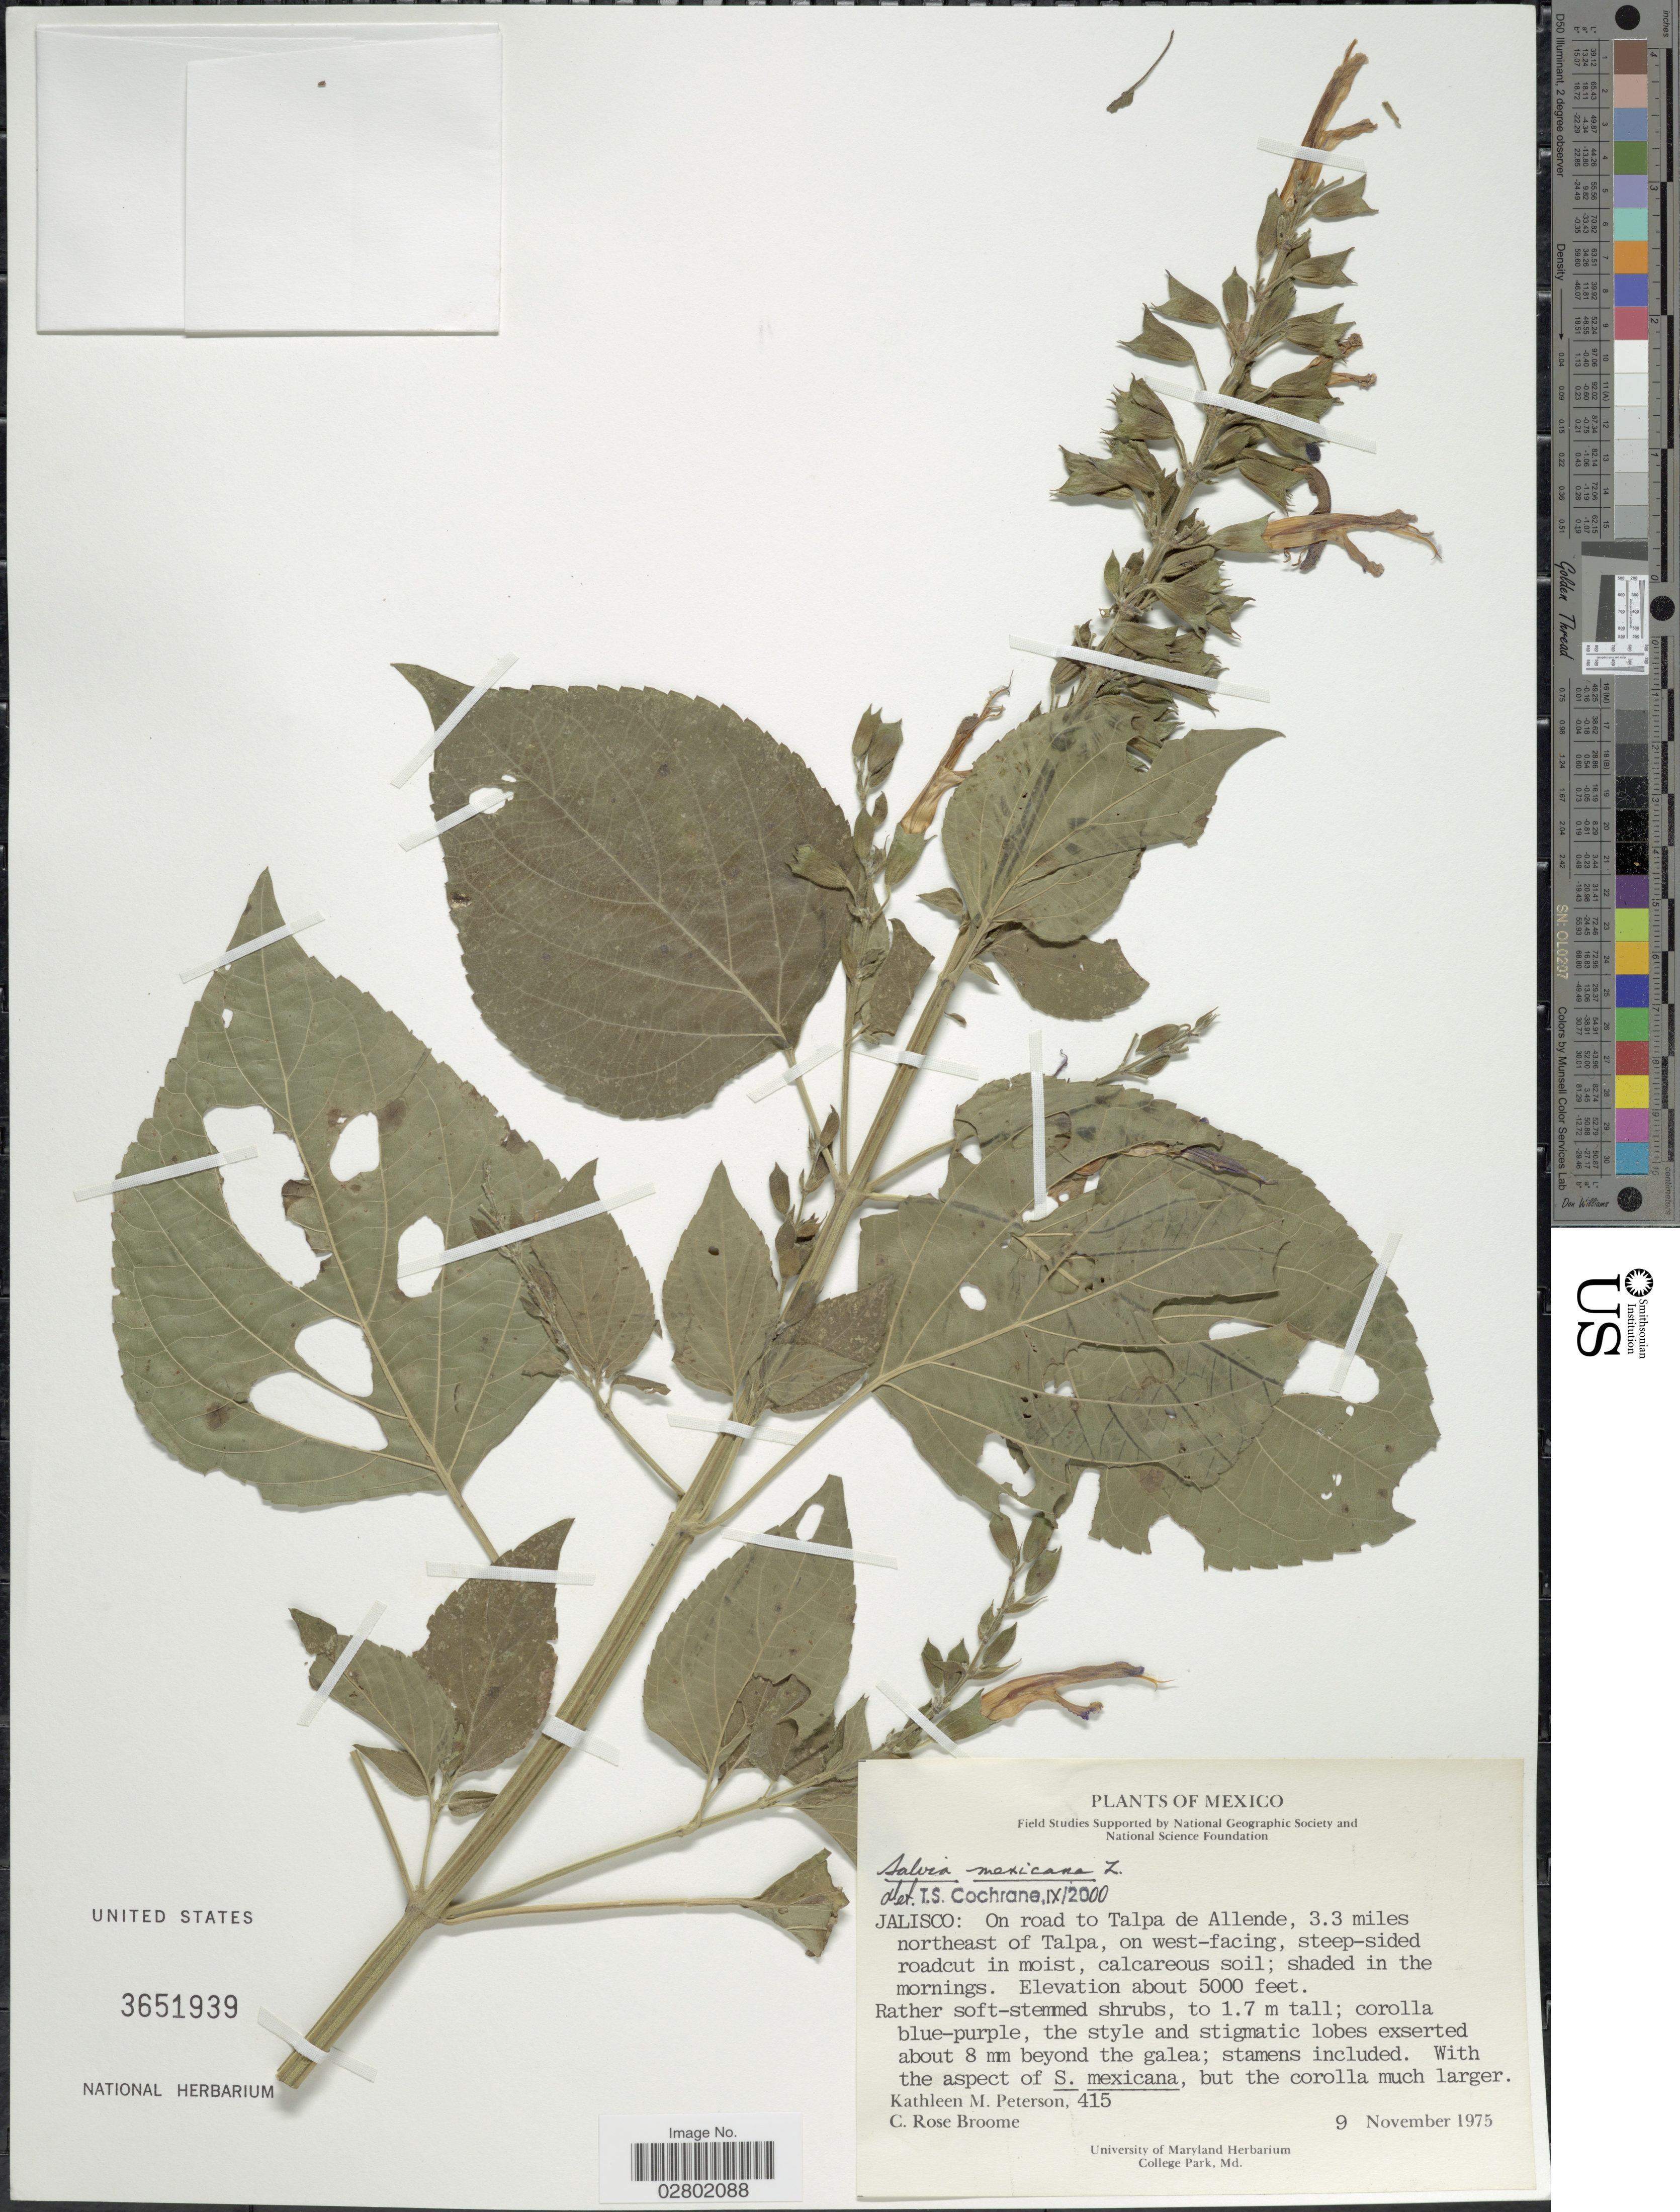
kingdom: Plantae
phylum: Tracheophyta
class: Magnoliopsida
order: Lamiales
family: Lamiaceae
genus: Salvia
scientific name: Salvia mexicana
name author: L.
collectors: K. Peterson & C. R. Broome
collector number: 415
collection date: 1975-11-09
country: Mexico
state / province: Jalisco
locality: On road to Talpa de Allende, 3.3 miles northeast of Talpa, on west-facing, steep-sided roadcut.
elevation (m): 1524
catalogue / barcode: US 3651939